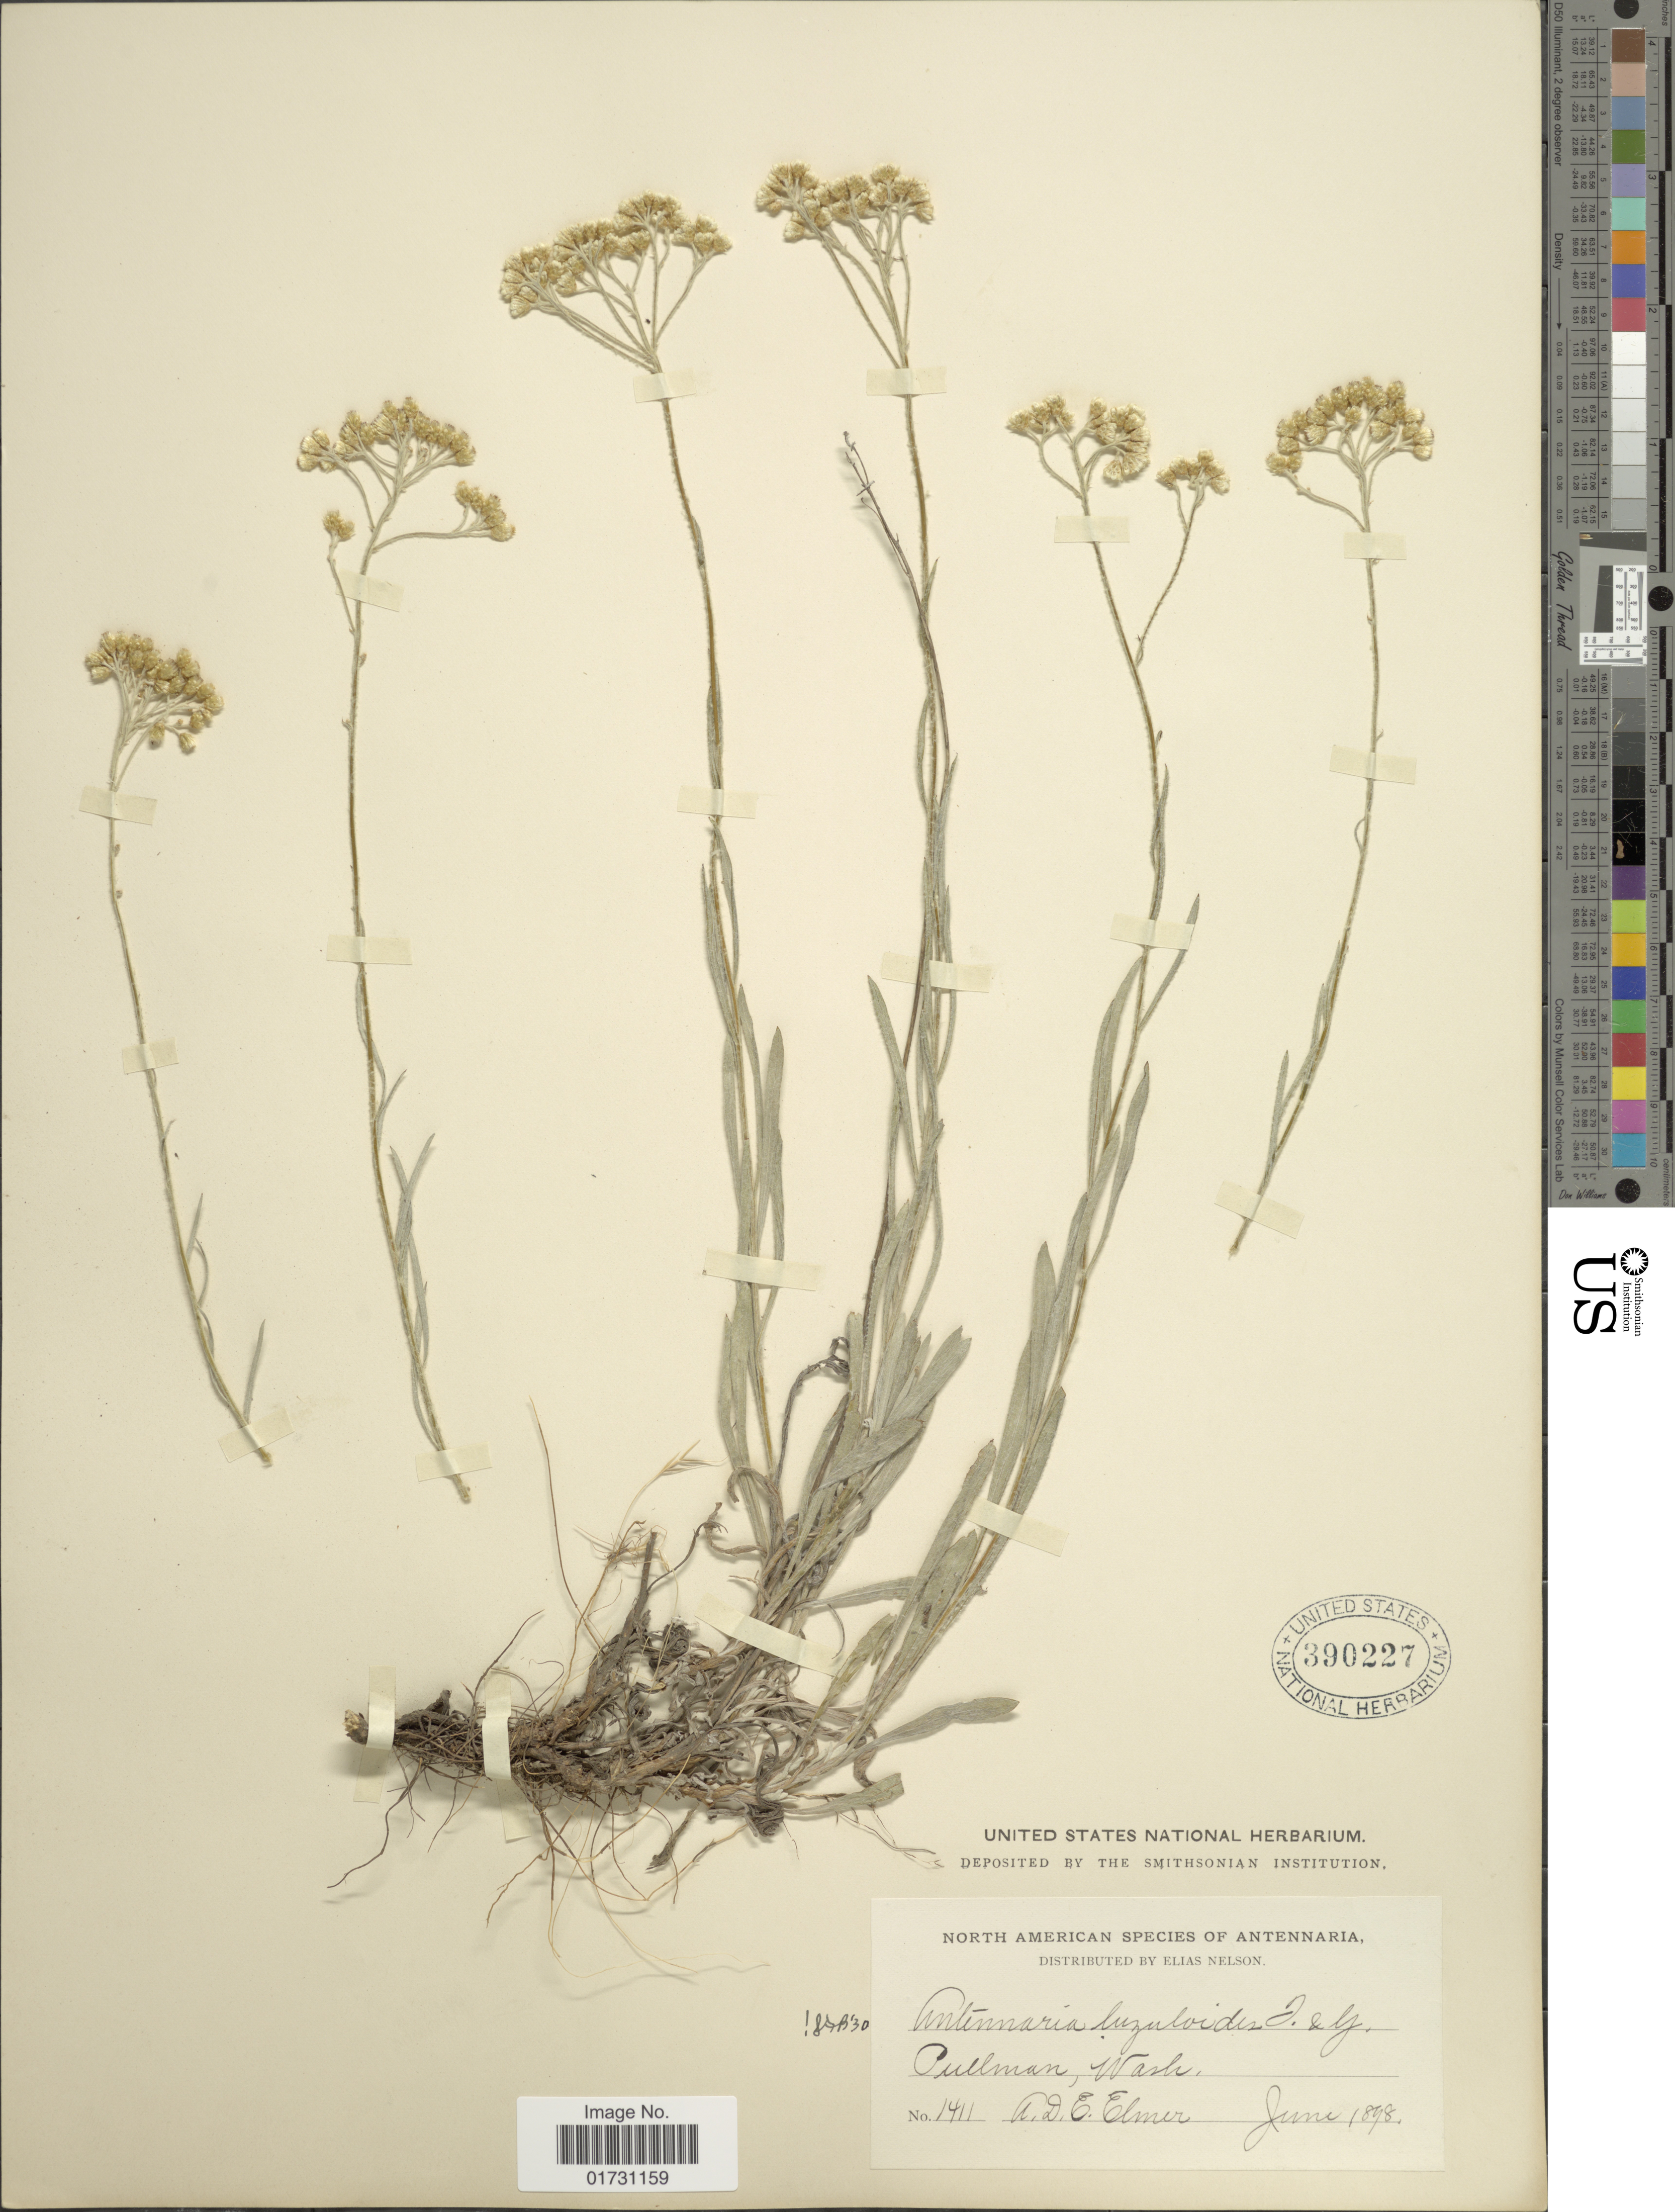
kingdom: Plantae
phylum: Tracheophyta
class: Magnoliopsida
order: Asterales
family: Asteraceae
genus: Antennaria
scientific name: Antennaria luzuloides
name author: Torr. & A. Gray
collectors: A. D. E. Elmer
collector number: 1411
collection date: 1898-06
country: United States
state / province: Washington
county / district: Whitman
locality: Pullman, Wash.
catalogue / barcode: US 390227